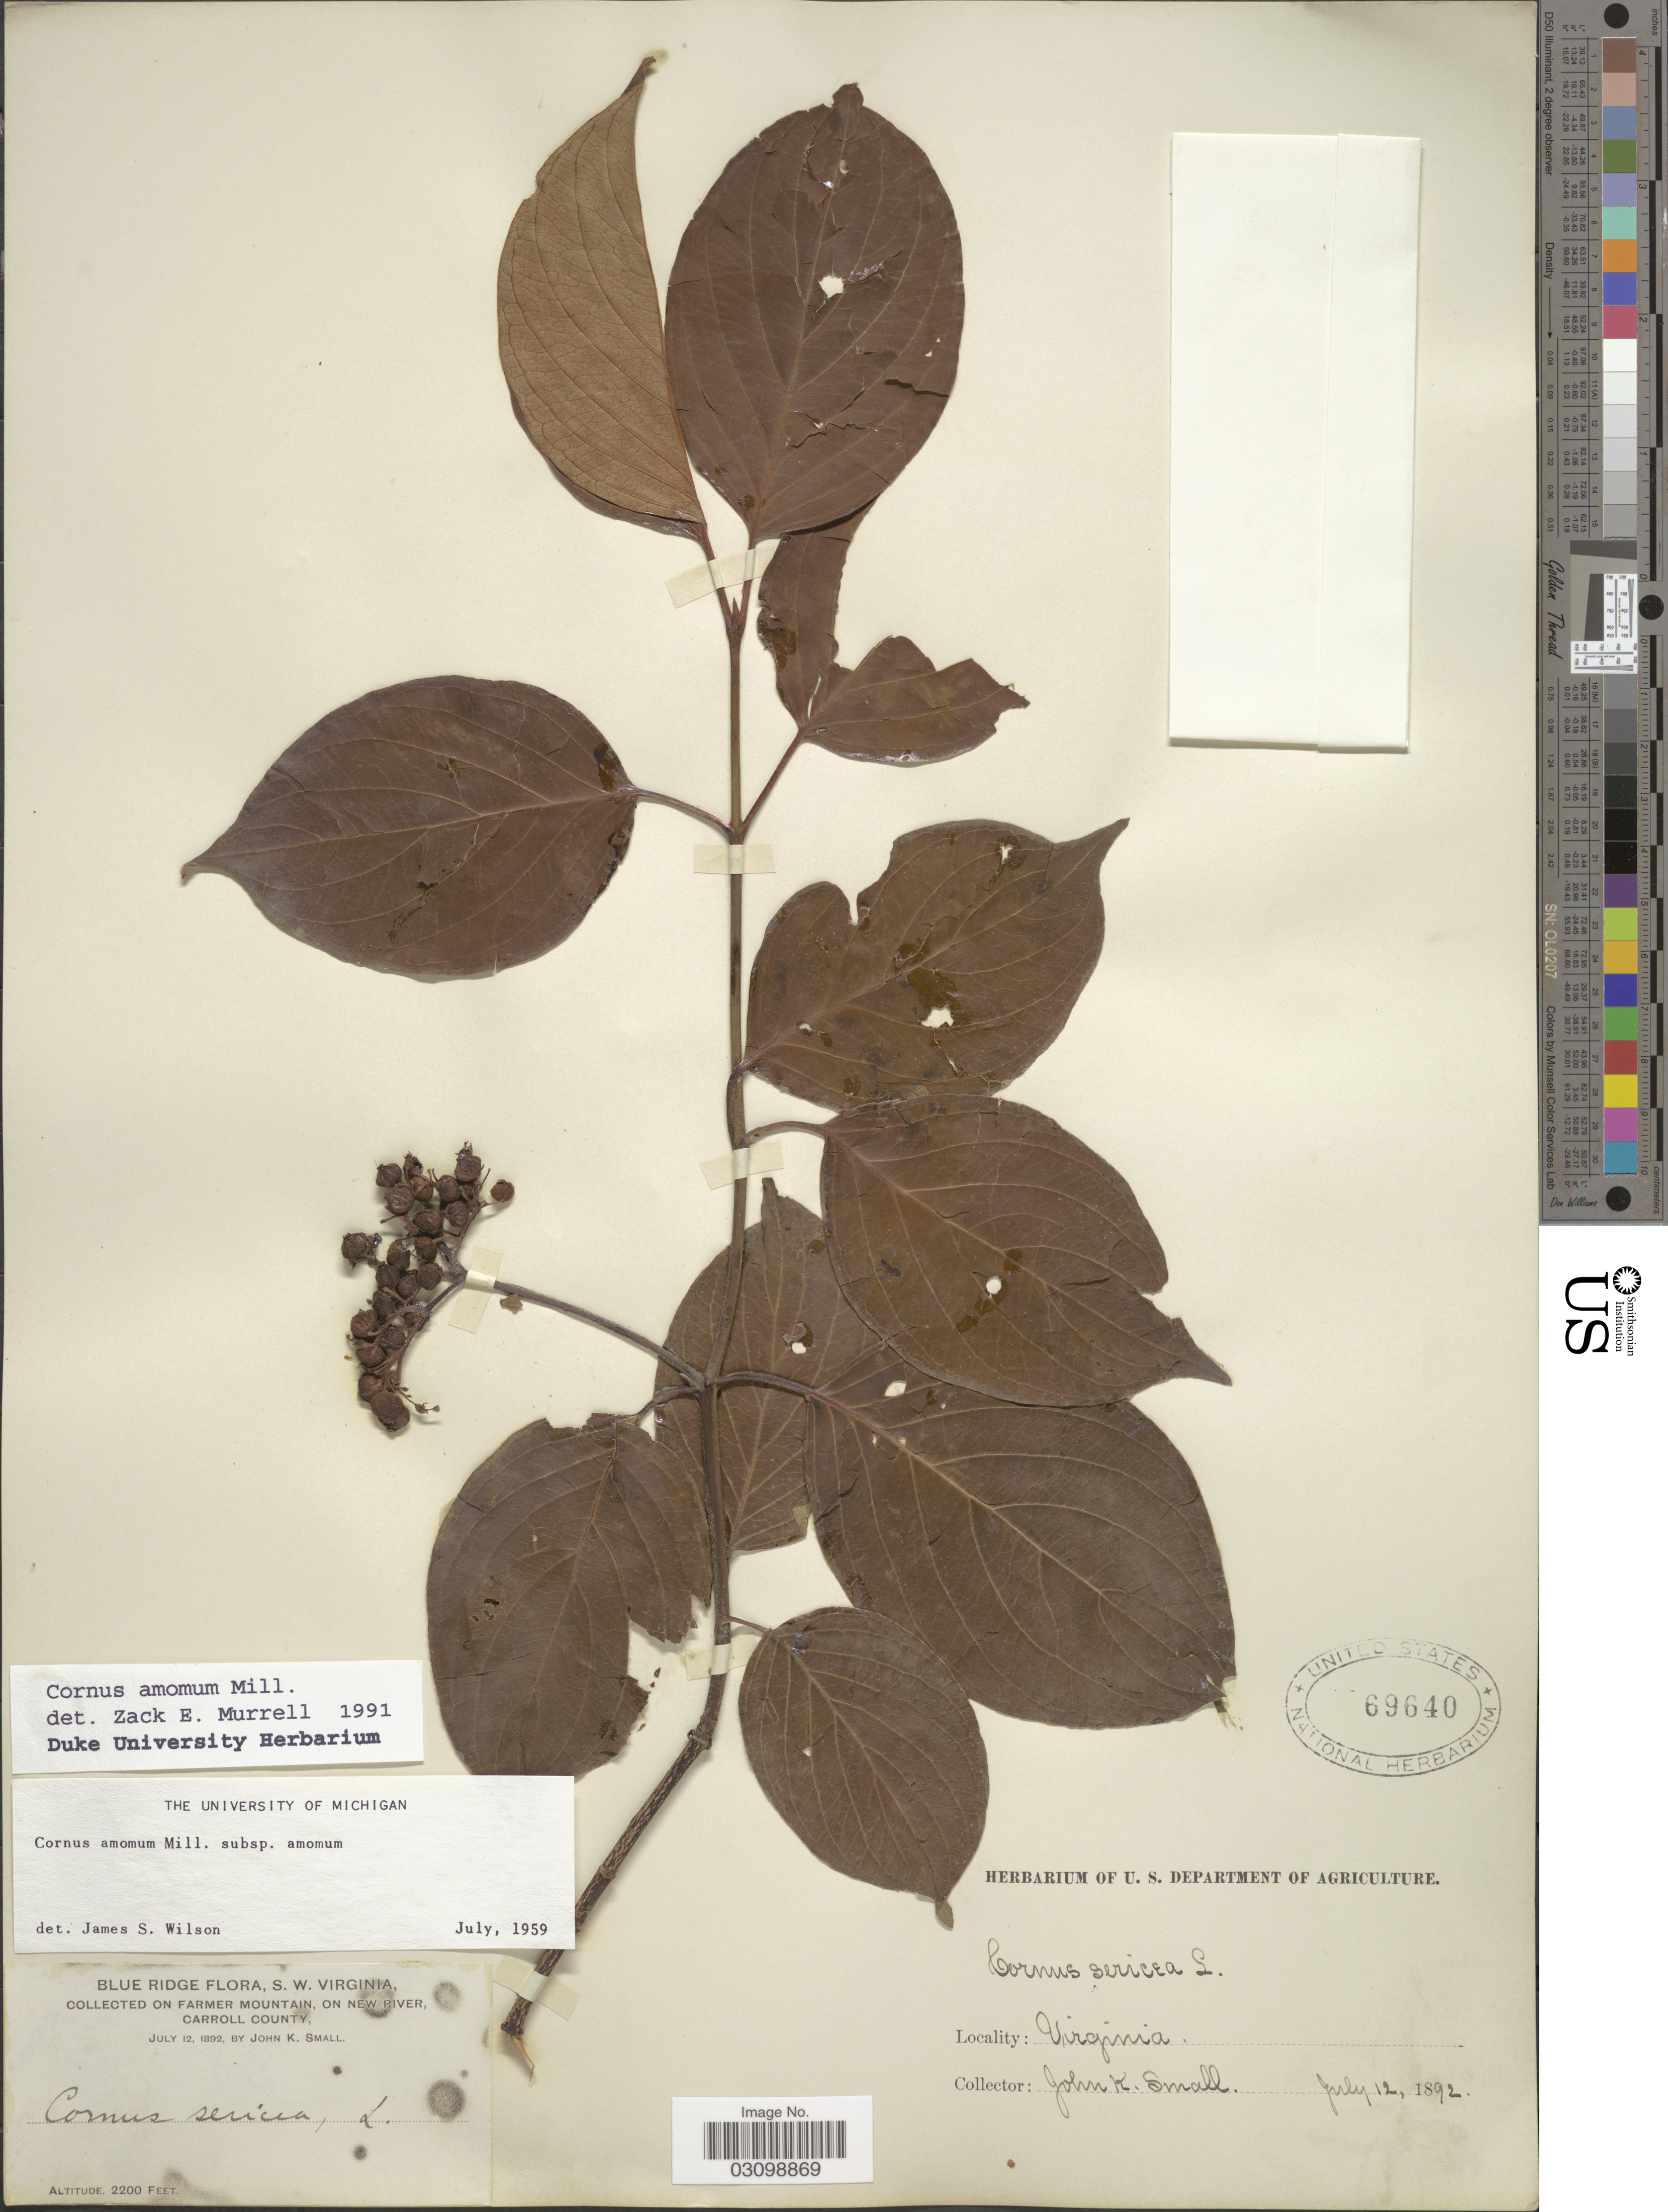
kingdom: Plantae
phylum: Tracheophyta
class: Magnoliopsida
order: Cornales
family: Cornaceae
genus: Cornus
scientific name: Cornus amomum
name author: Mill.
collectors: J. K. Small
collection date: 1892-07-12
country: United States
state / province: Virginia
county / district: Carroll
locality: Blue Ridge. S. W. Virginia. On Farmer Mountain, on New River, Carroll County.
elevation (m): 671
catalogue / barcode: US 69640